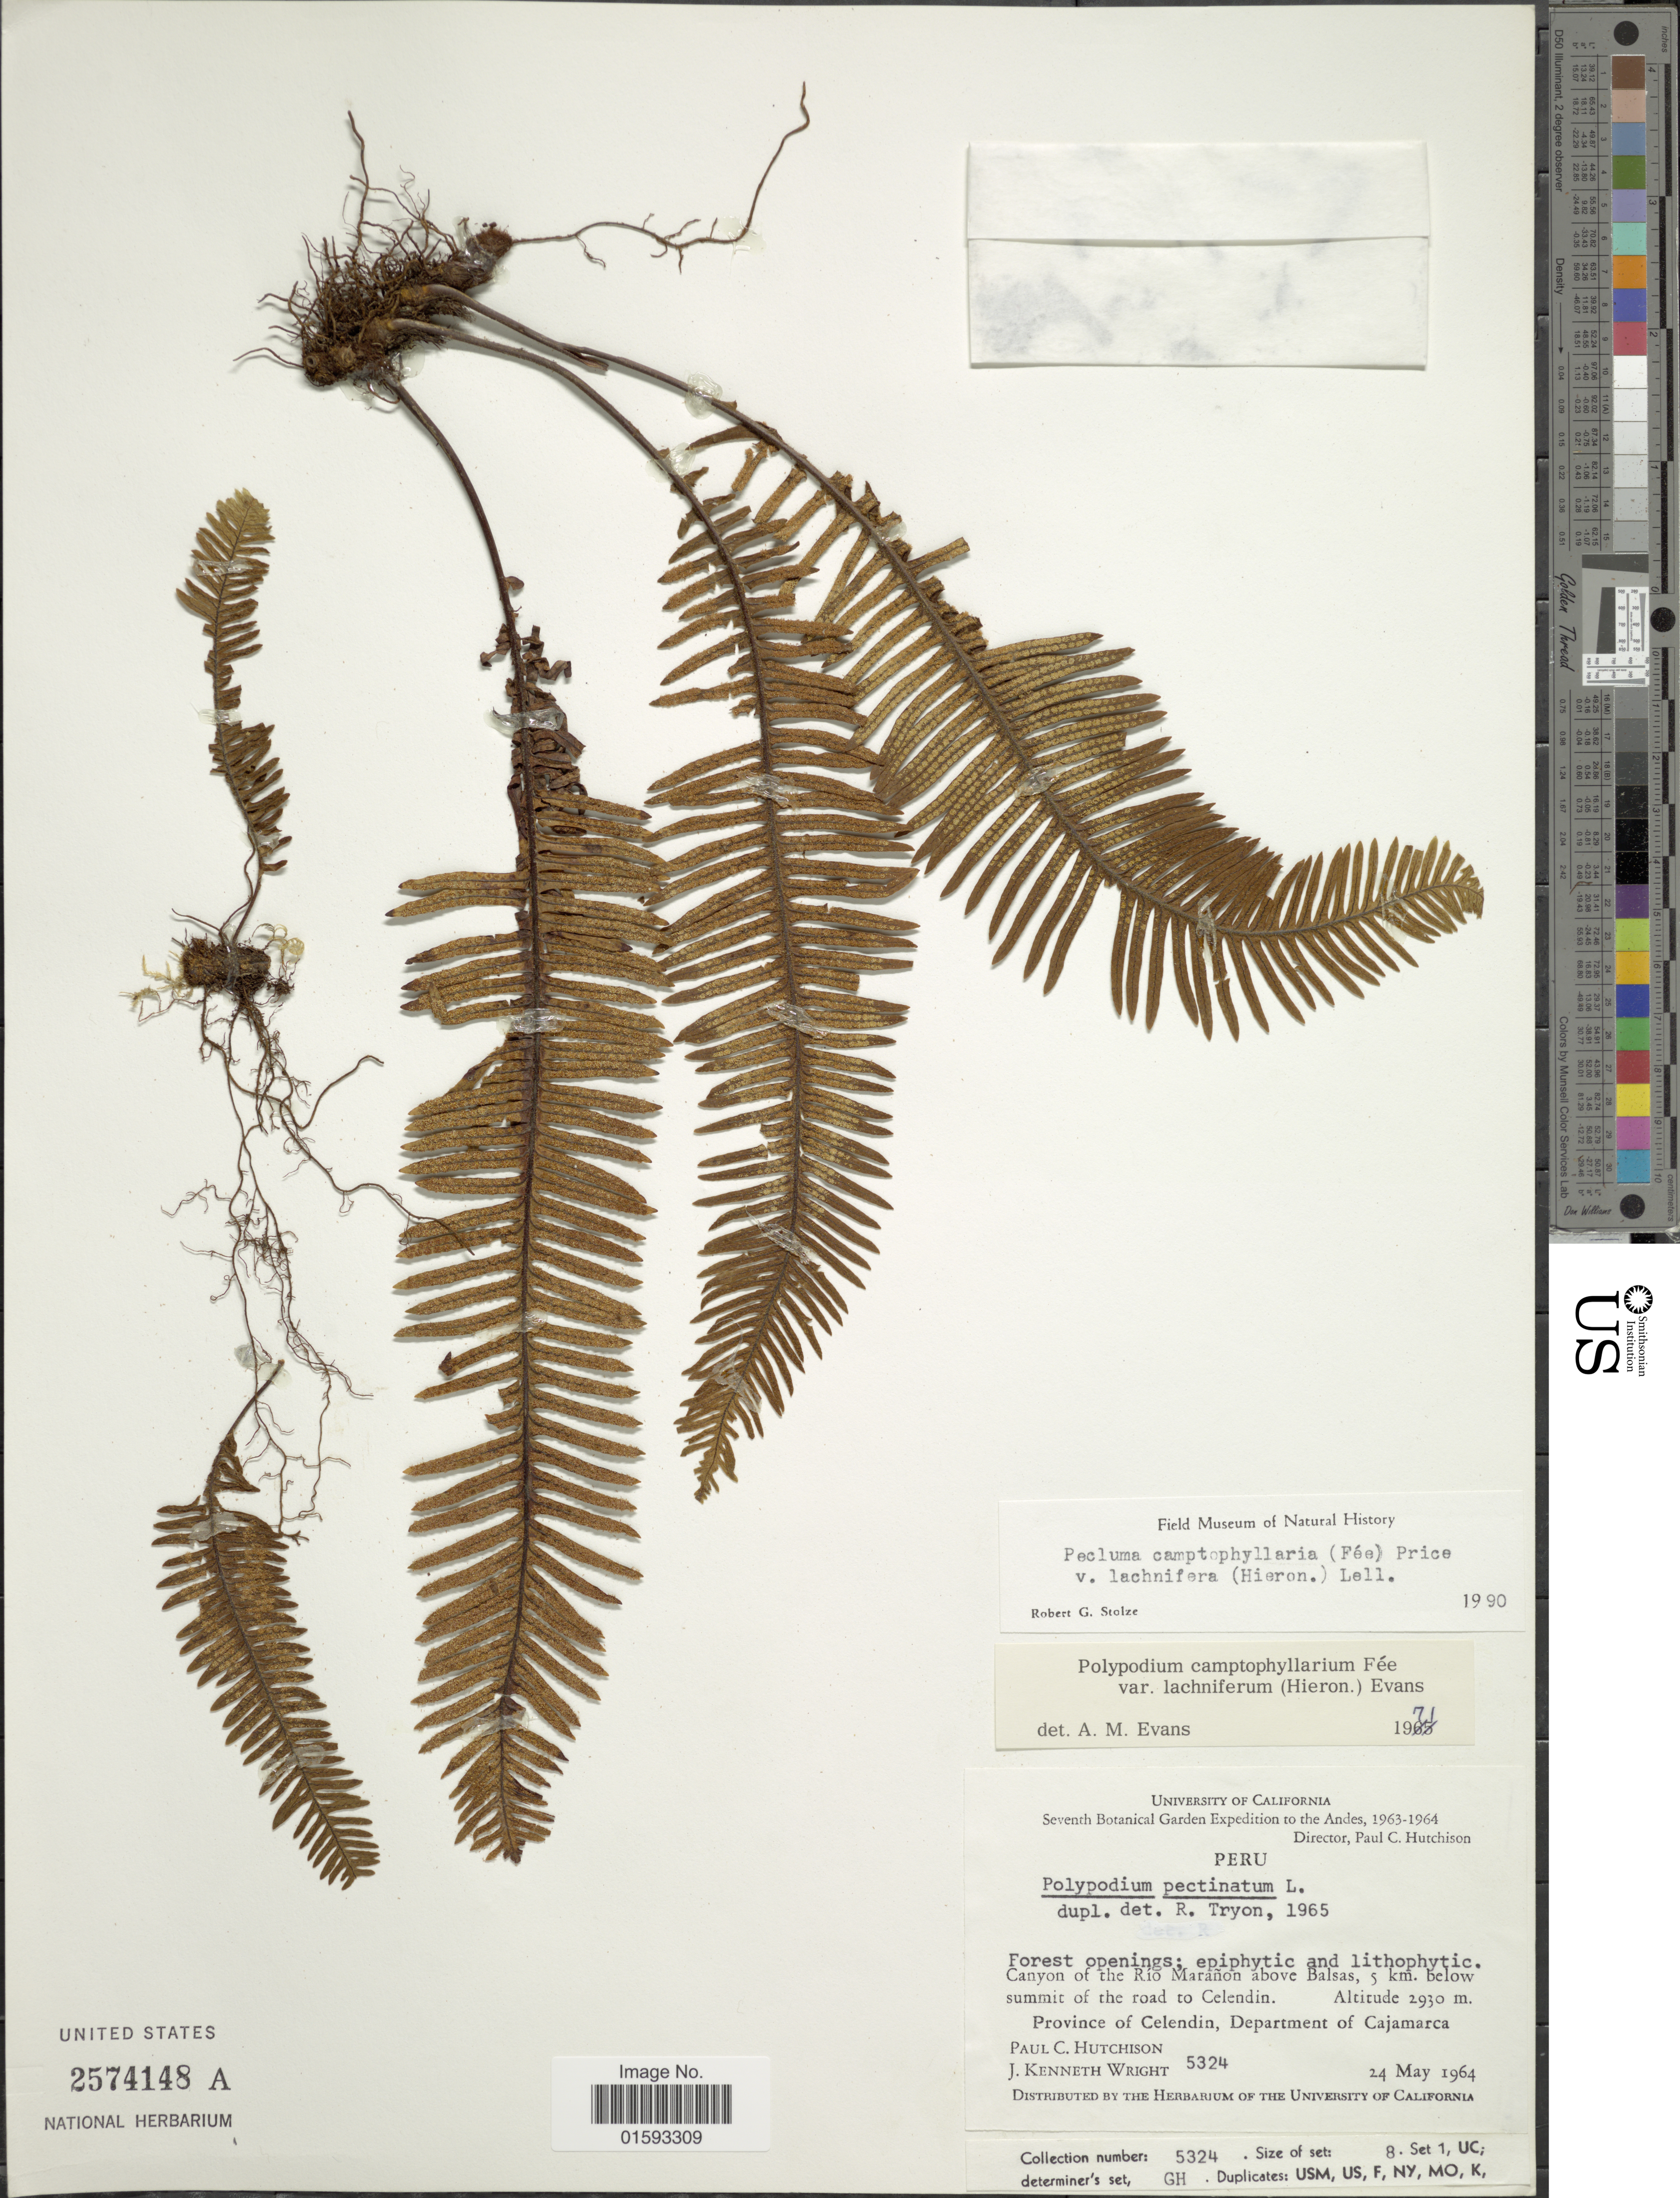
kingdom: Plantae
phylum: Tracheophyta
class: Polypodiopsida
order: Polypodiales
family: Polypodiaceae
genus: Pecluma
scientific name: Pecluma camptophyllaria var. lachnifera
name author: (Hieron.) Lellinger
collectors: P. C. Hutchison & J. K. Wright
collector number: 5324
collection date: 1964-05-24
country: Peru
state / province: Cajamarca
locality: Forest openings; epiphytic and lithopytic. Canyon of the Rio Maranon above Balsas, 5 km below summit of the road to Celendin. Province of Celendin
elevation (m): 2930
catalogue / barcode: US 2574148A